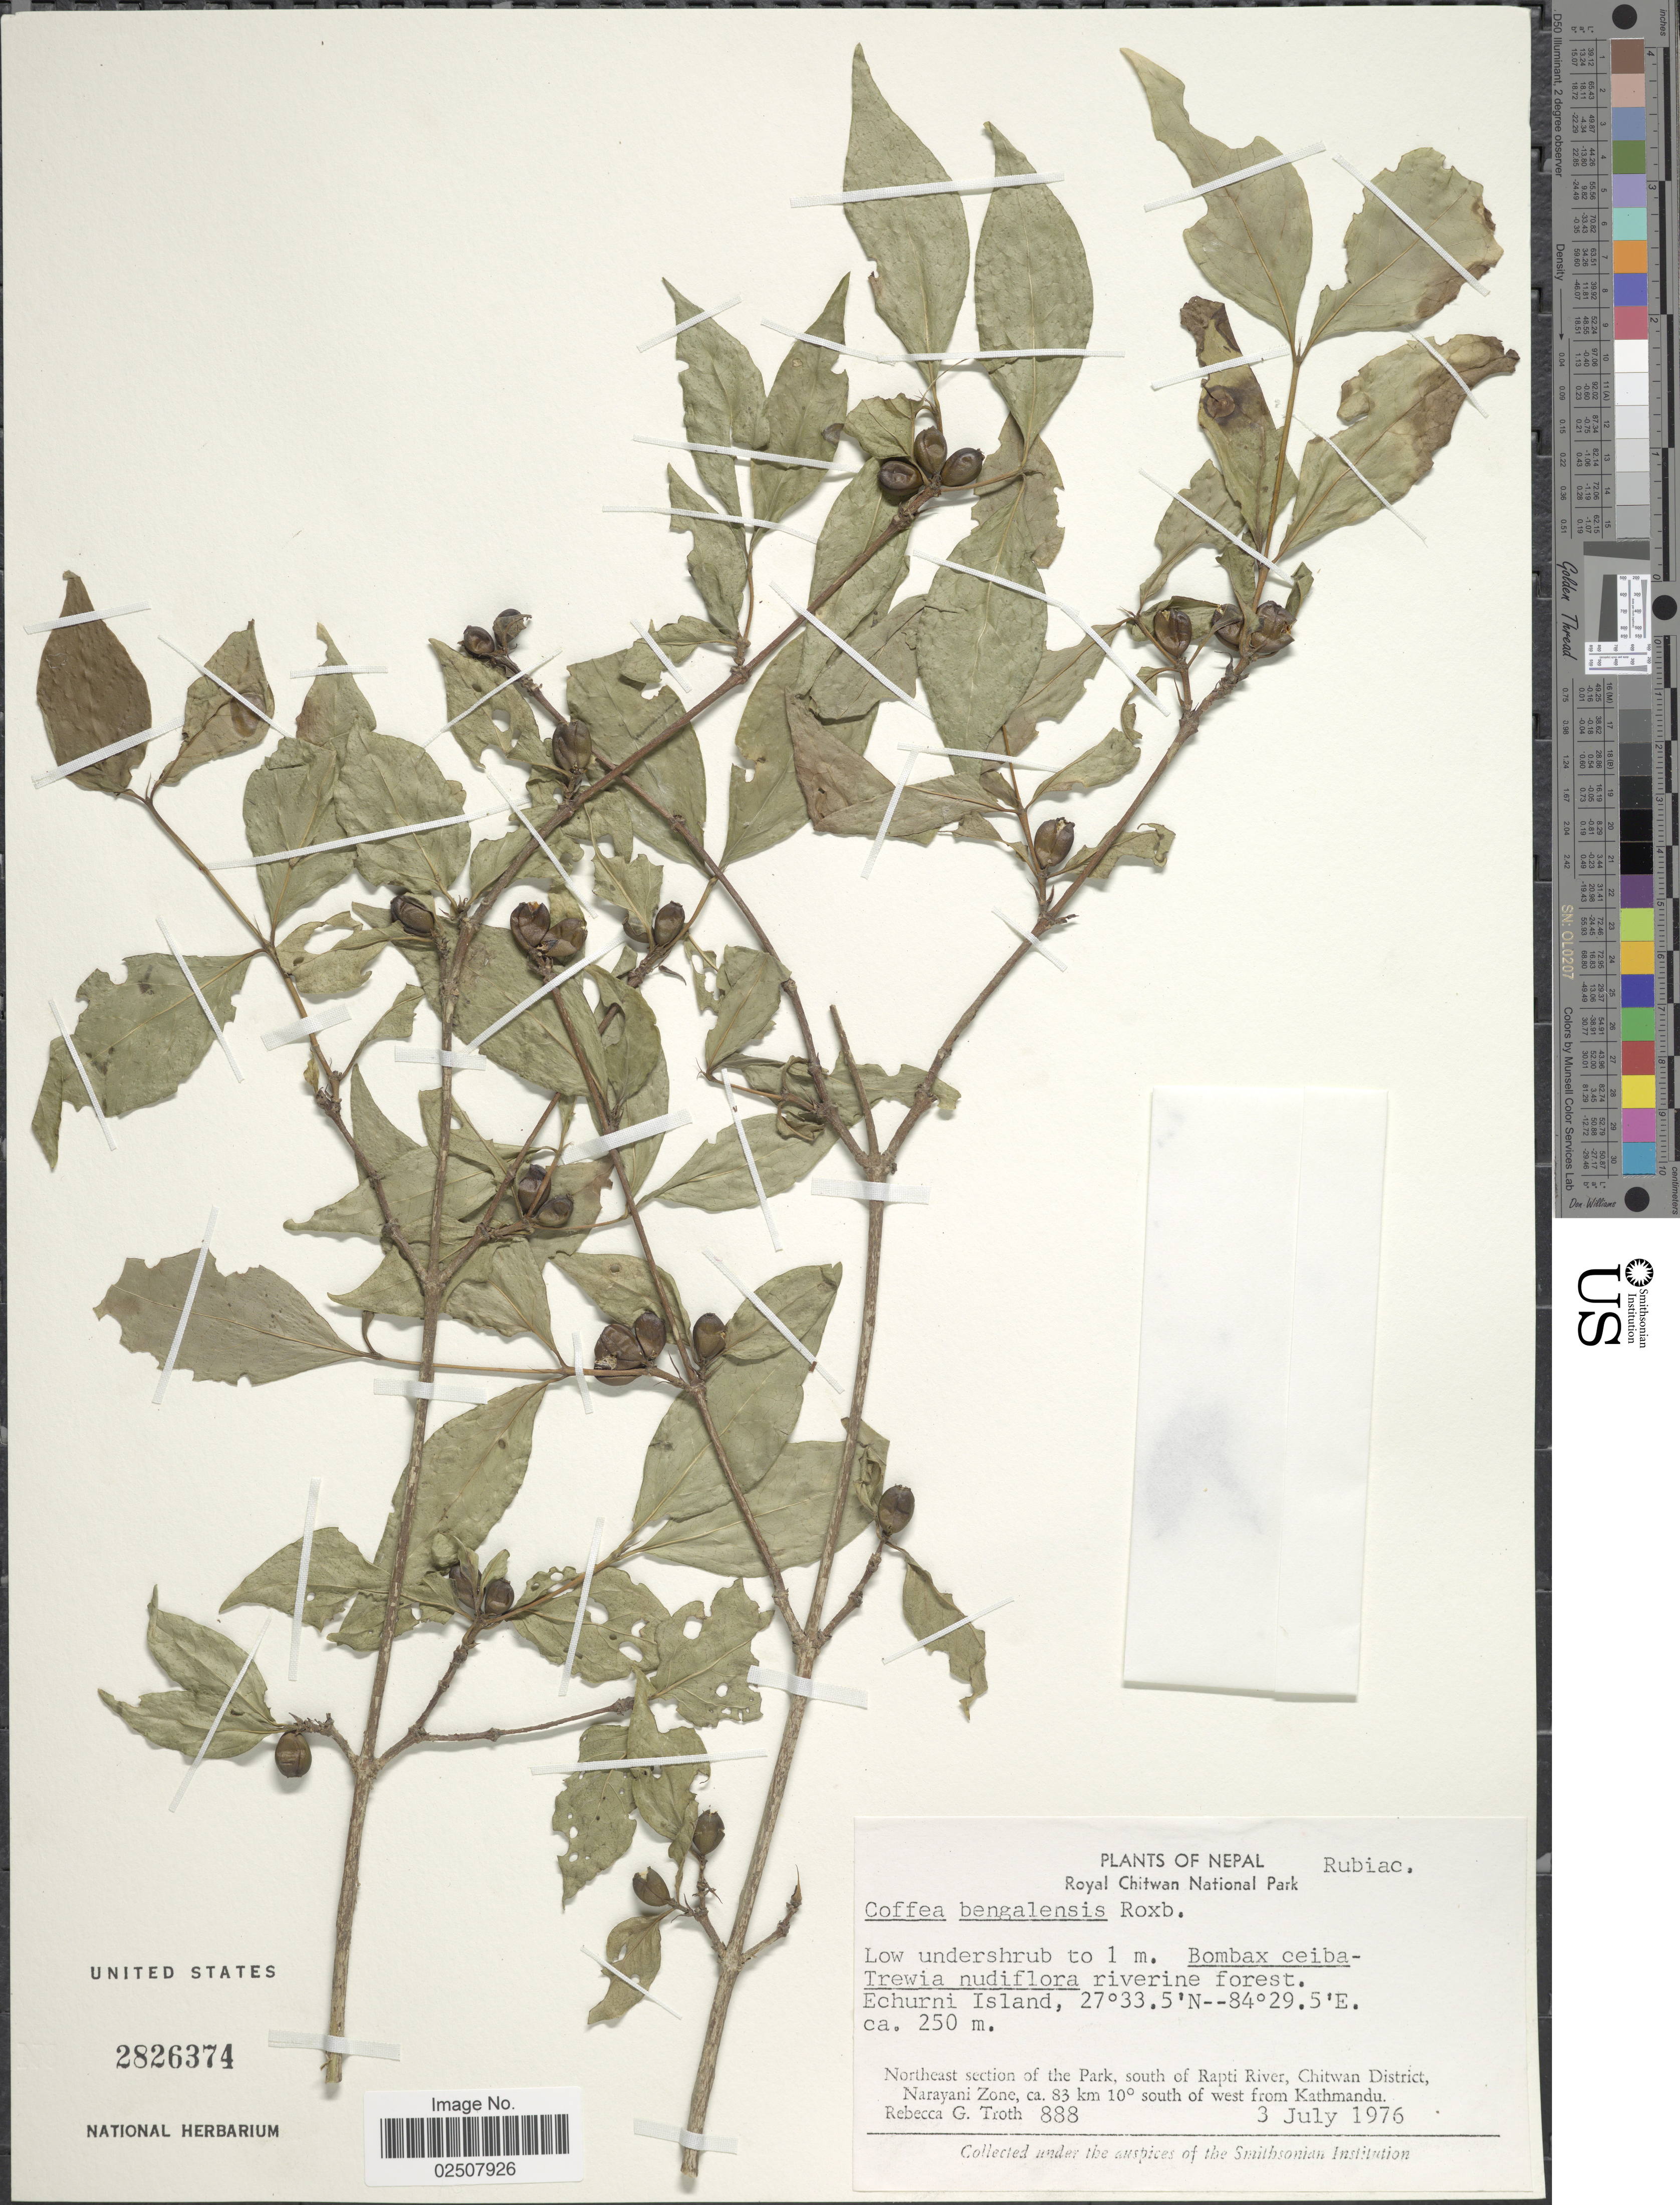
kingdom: Plantae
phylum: Tracheophyta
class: Magnoliopsida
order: Gentianales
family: Rubiaceae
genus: Coffea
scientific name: Coffea benghalensis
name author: B. Heyne ex Roth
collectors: R. Troth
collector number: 888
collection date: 1976-07-03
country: Nepal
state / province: Rapti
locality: Royal Chitwan National Park, Bombax ceiba-Trewia nudiflora riverine forest, Echurni Island, Northeast section of the Park, south of Rapti River, Chitwan District, Narayani Zone, ca. 83 km 10° south of west from Kathmandu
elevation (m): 250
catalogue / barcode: US 2826374